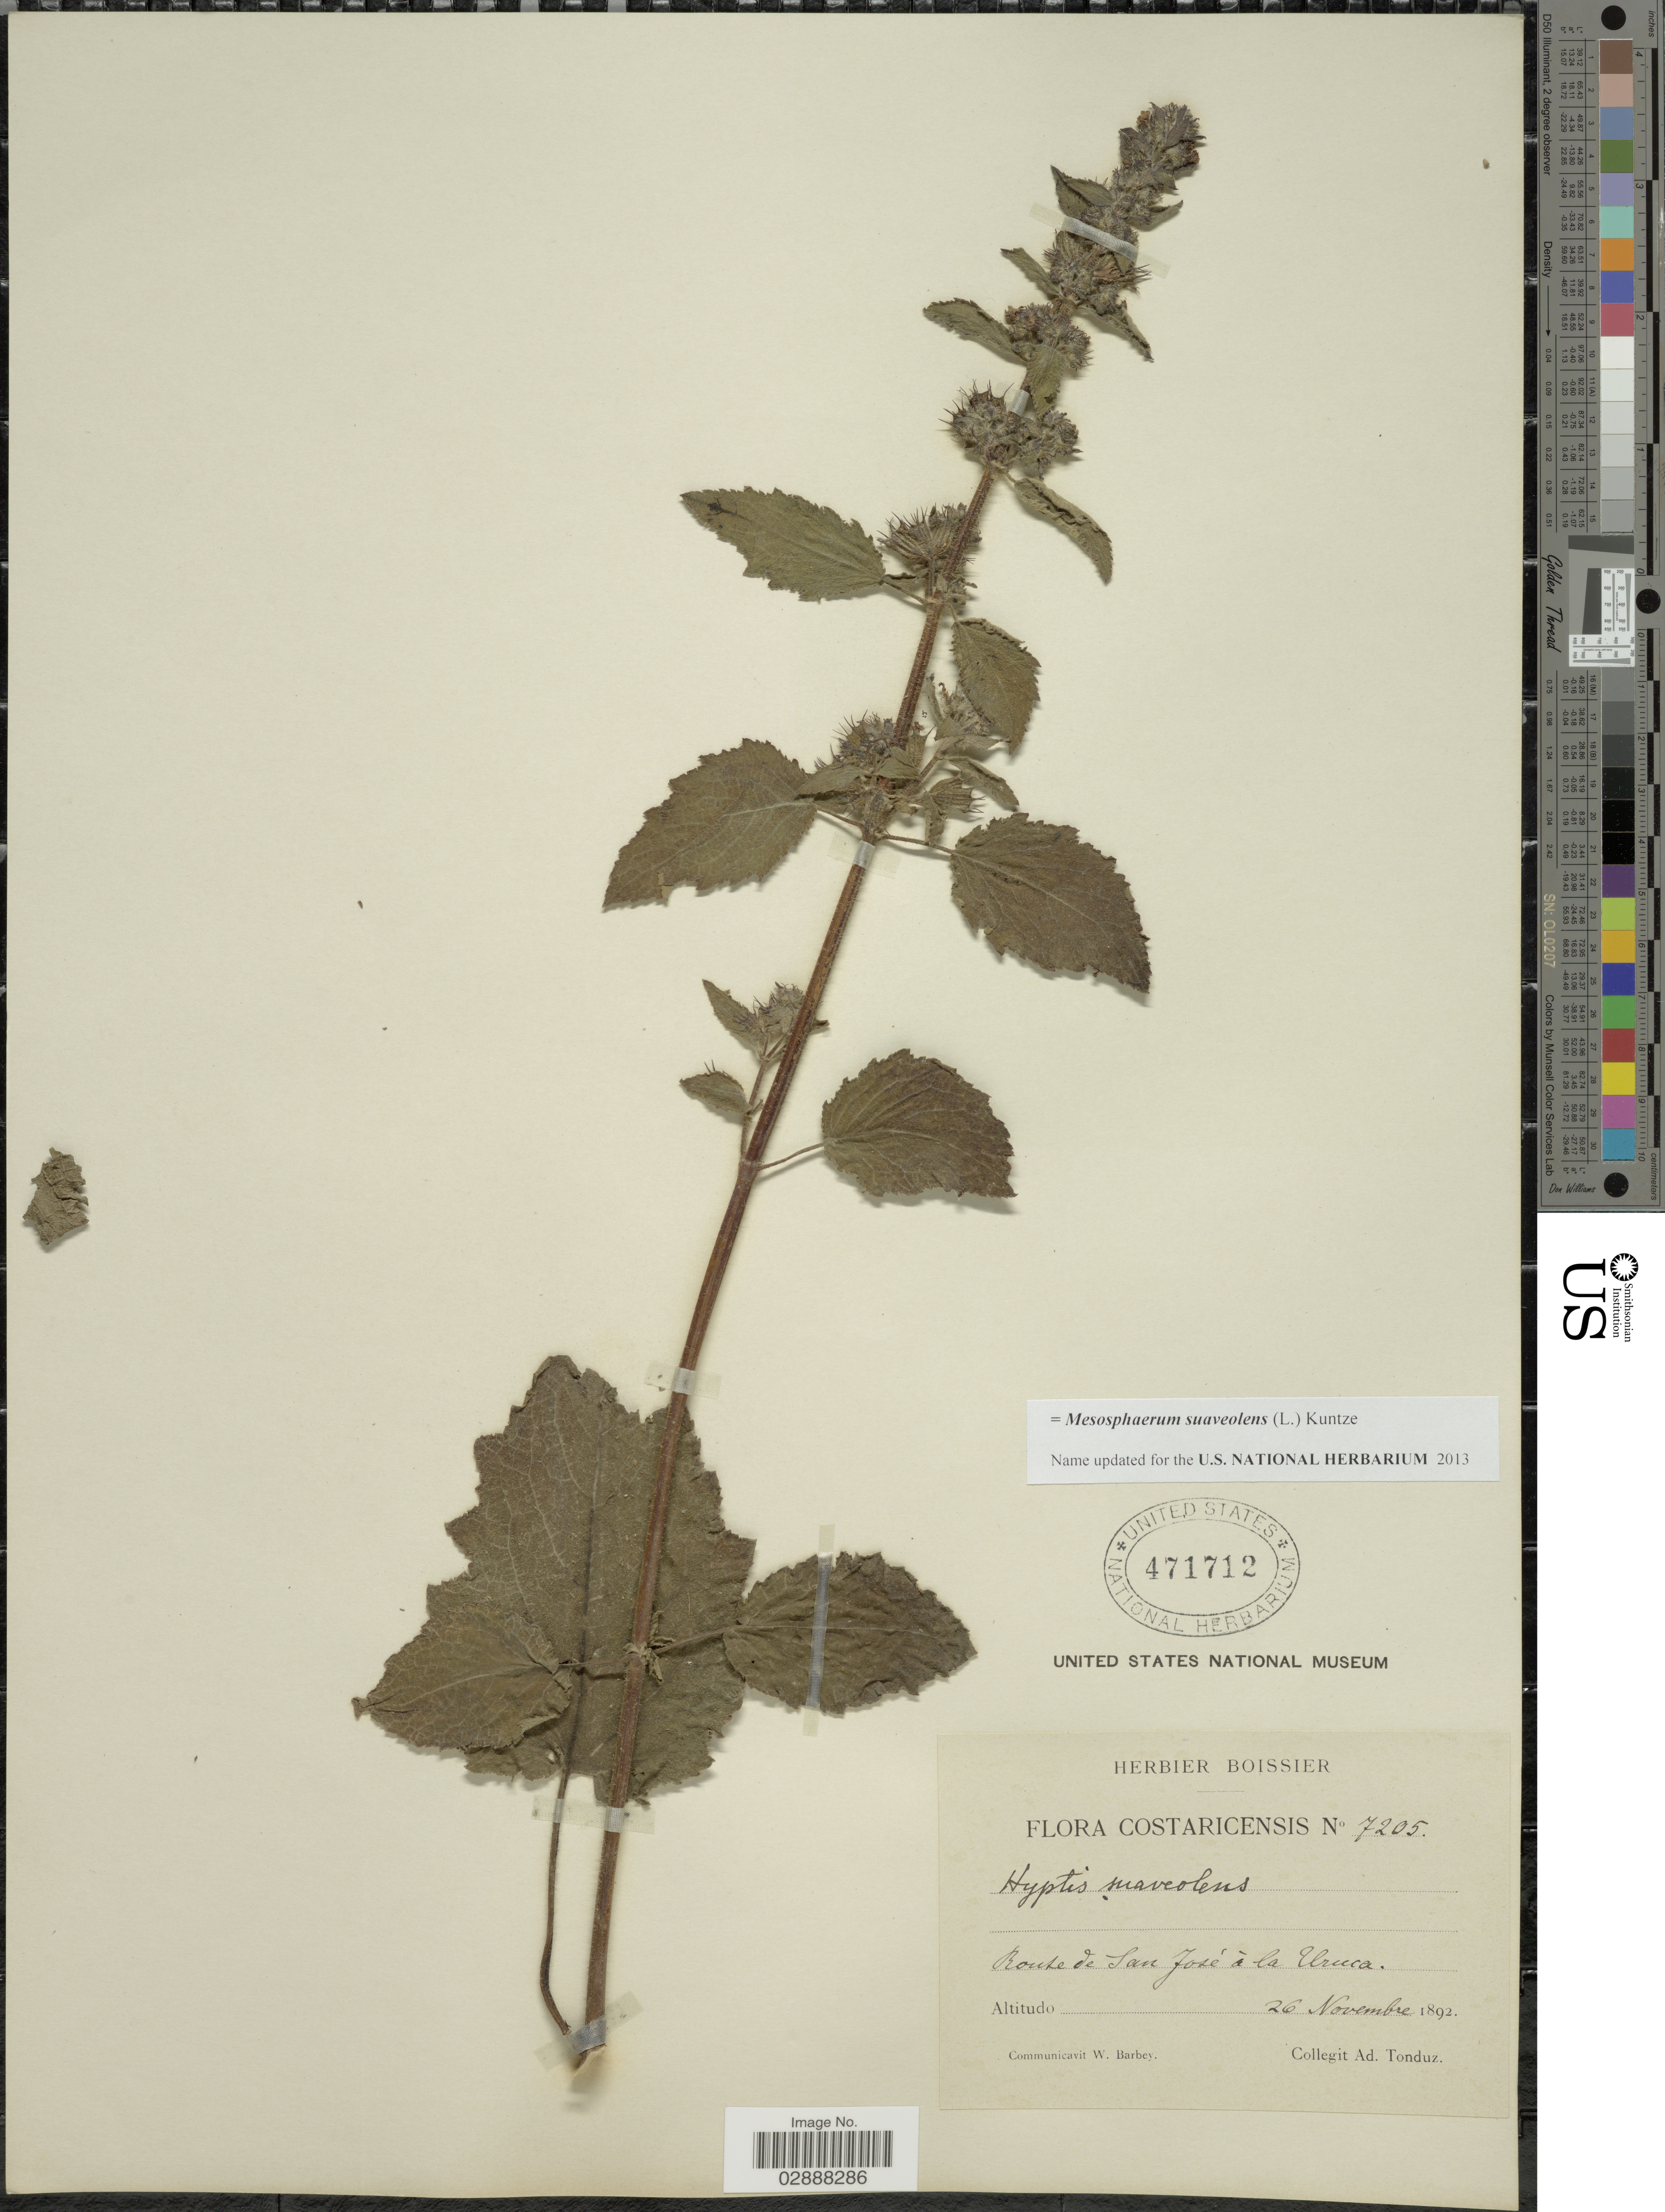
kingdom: Plantae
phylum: Tracheophyta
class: Magnoliopsida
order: Lamiales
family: Lamiaceae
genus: Mesosphaerum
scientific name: Mesosphaerum suaveolens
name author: (L.) Kuntze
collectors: A. Tonduz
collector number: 7205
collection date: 1892-11-26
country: Costa Rica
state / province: San José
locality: Route de San José à la Uruca.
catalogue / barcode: US 471712